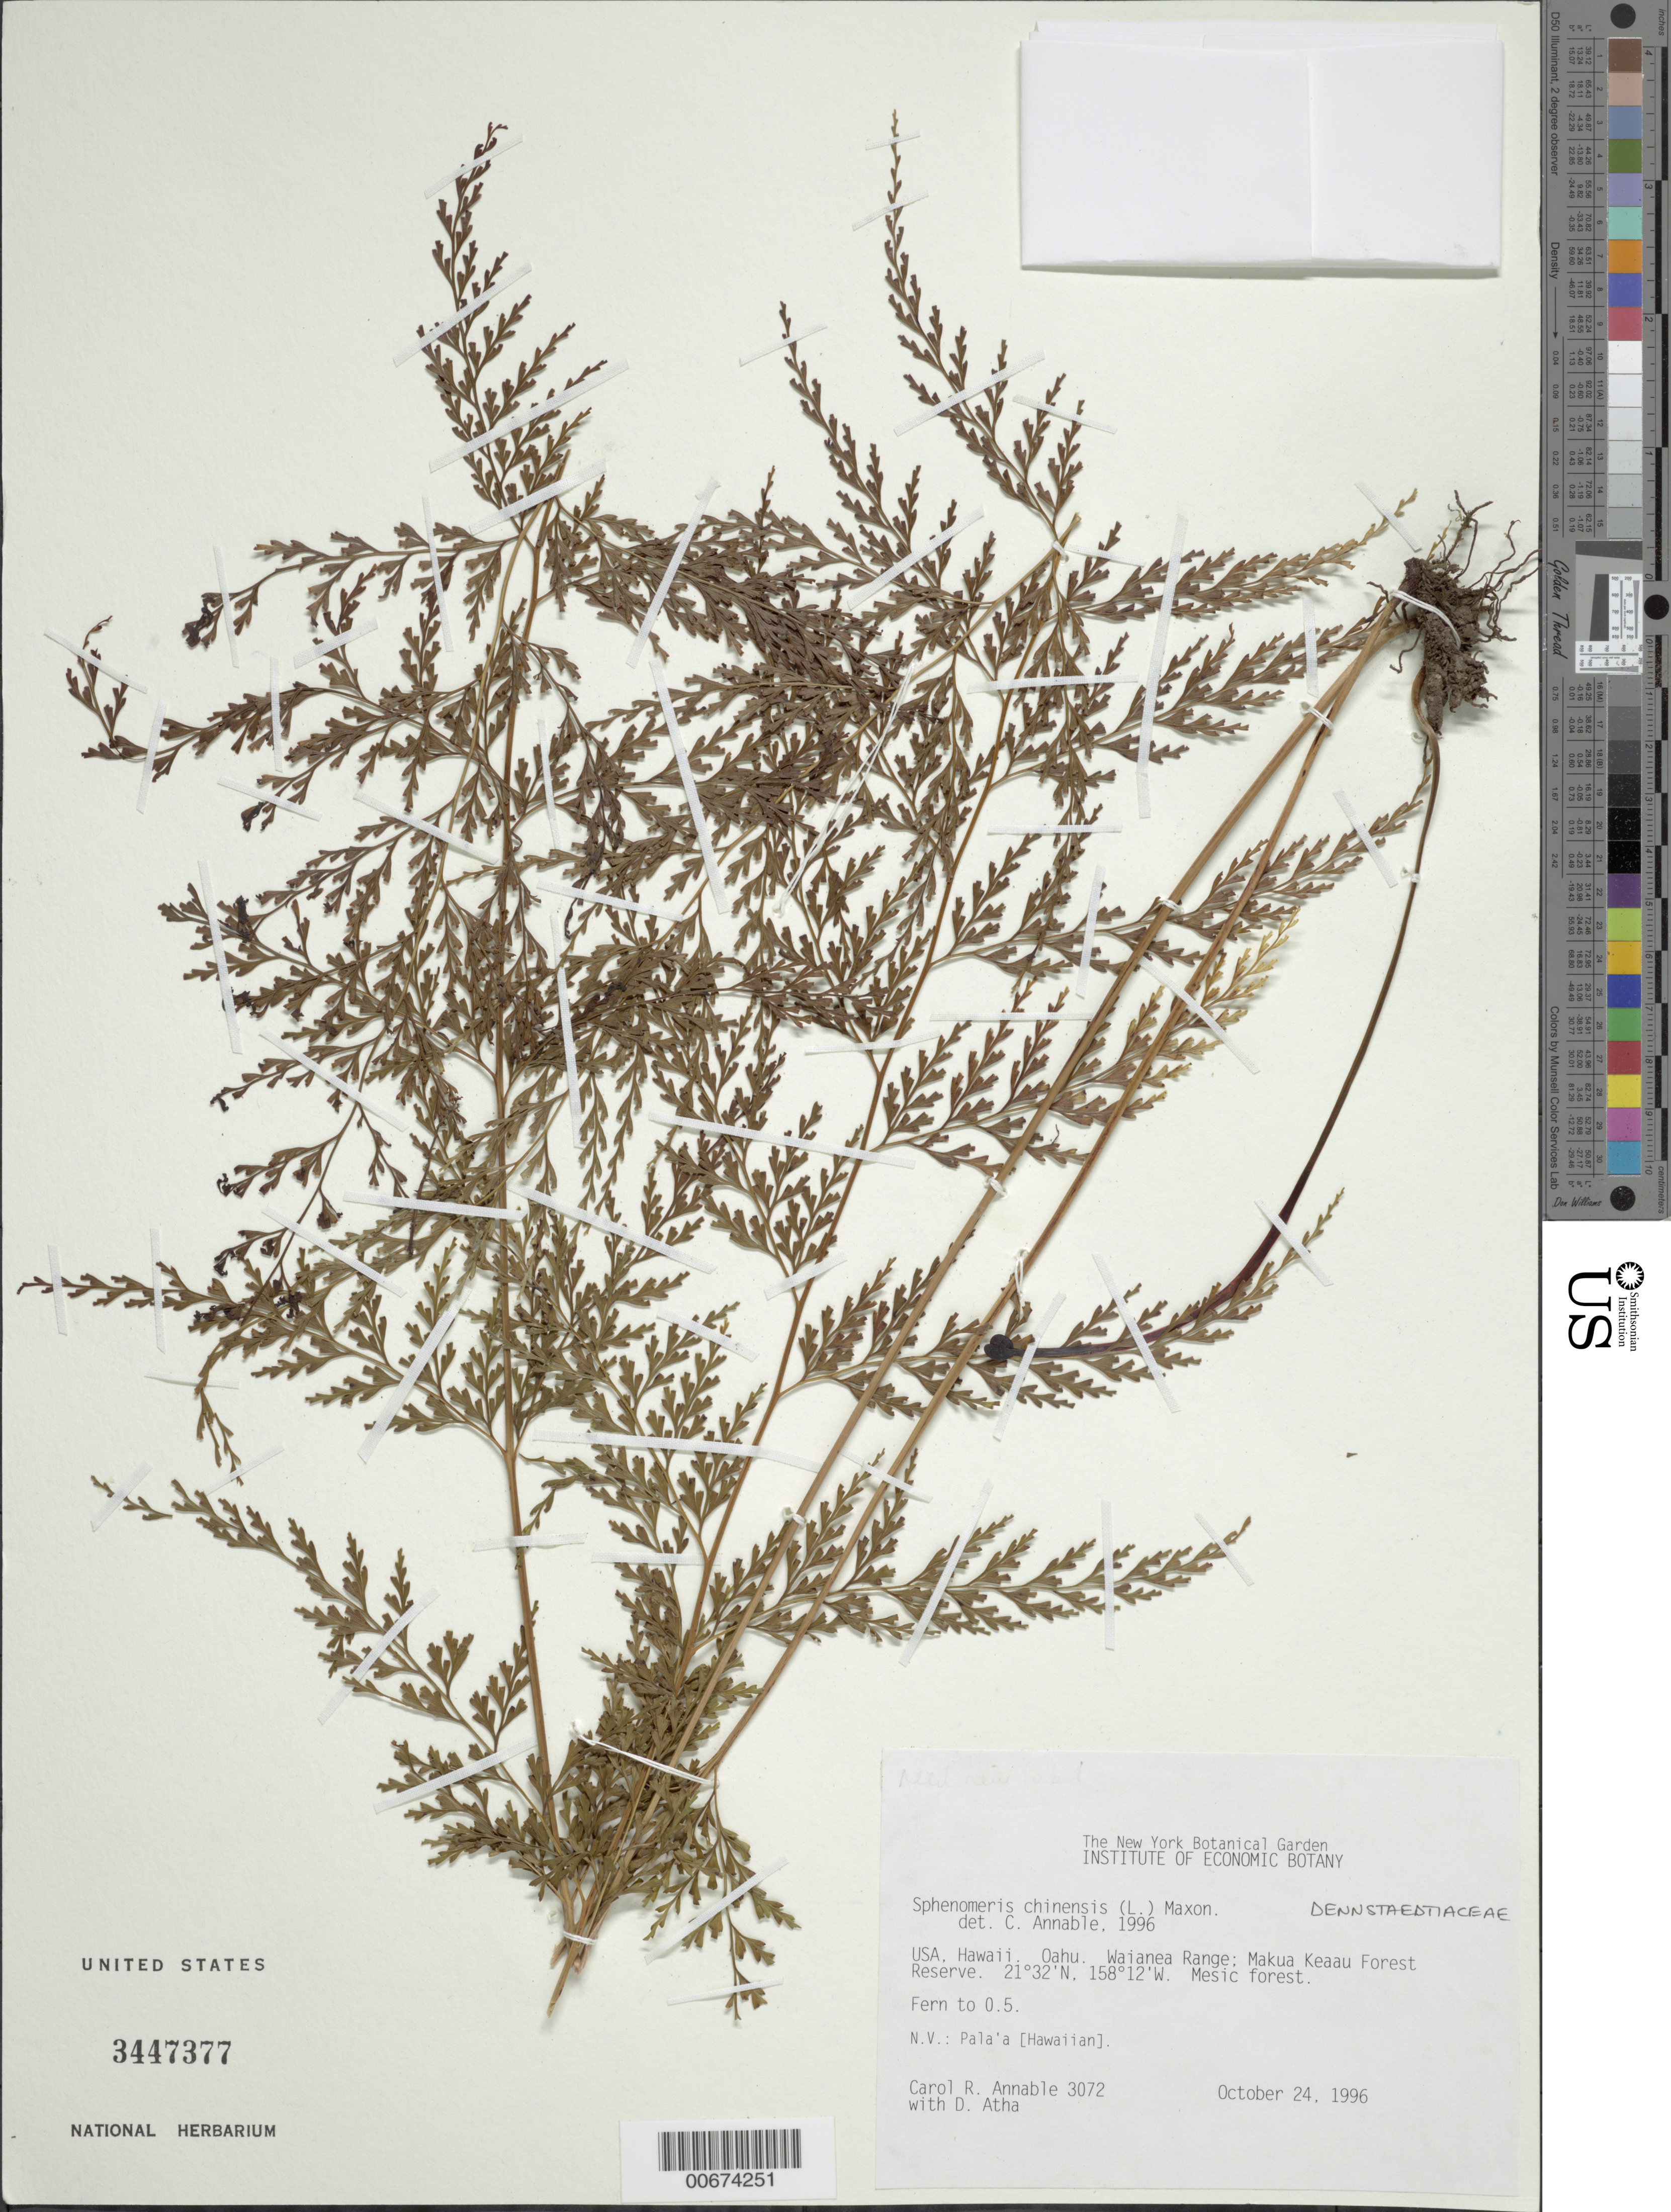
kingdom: Plantae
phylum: Tracheophyta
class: Polypodiopsida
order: Polypodiales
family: Lindsaeaceae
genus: Sphenomeris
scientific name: Sphenomeris chinensis var. chinensis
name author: (L.) Maxon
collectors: C. R. Annable & D. Atha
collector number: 3072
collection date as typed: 24 Oct 1996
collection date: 1996-10-24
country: United States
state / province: Hawaii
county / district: Honolulu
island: Oahu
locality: Waianea Range; Makua Keaau Forest Reserve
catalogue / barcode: US 3447377